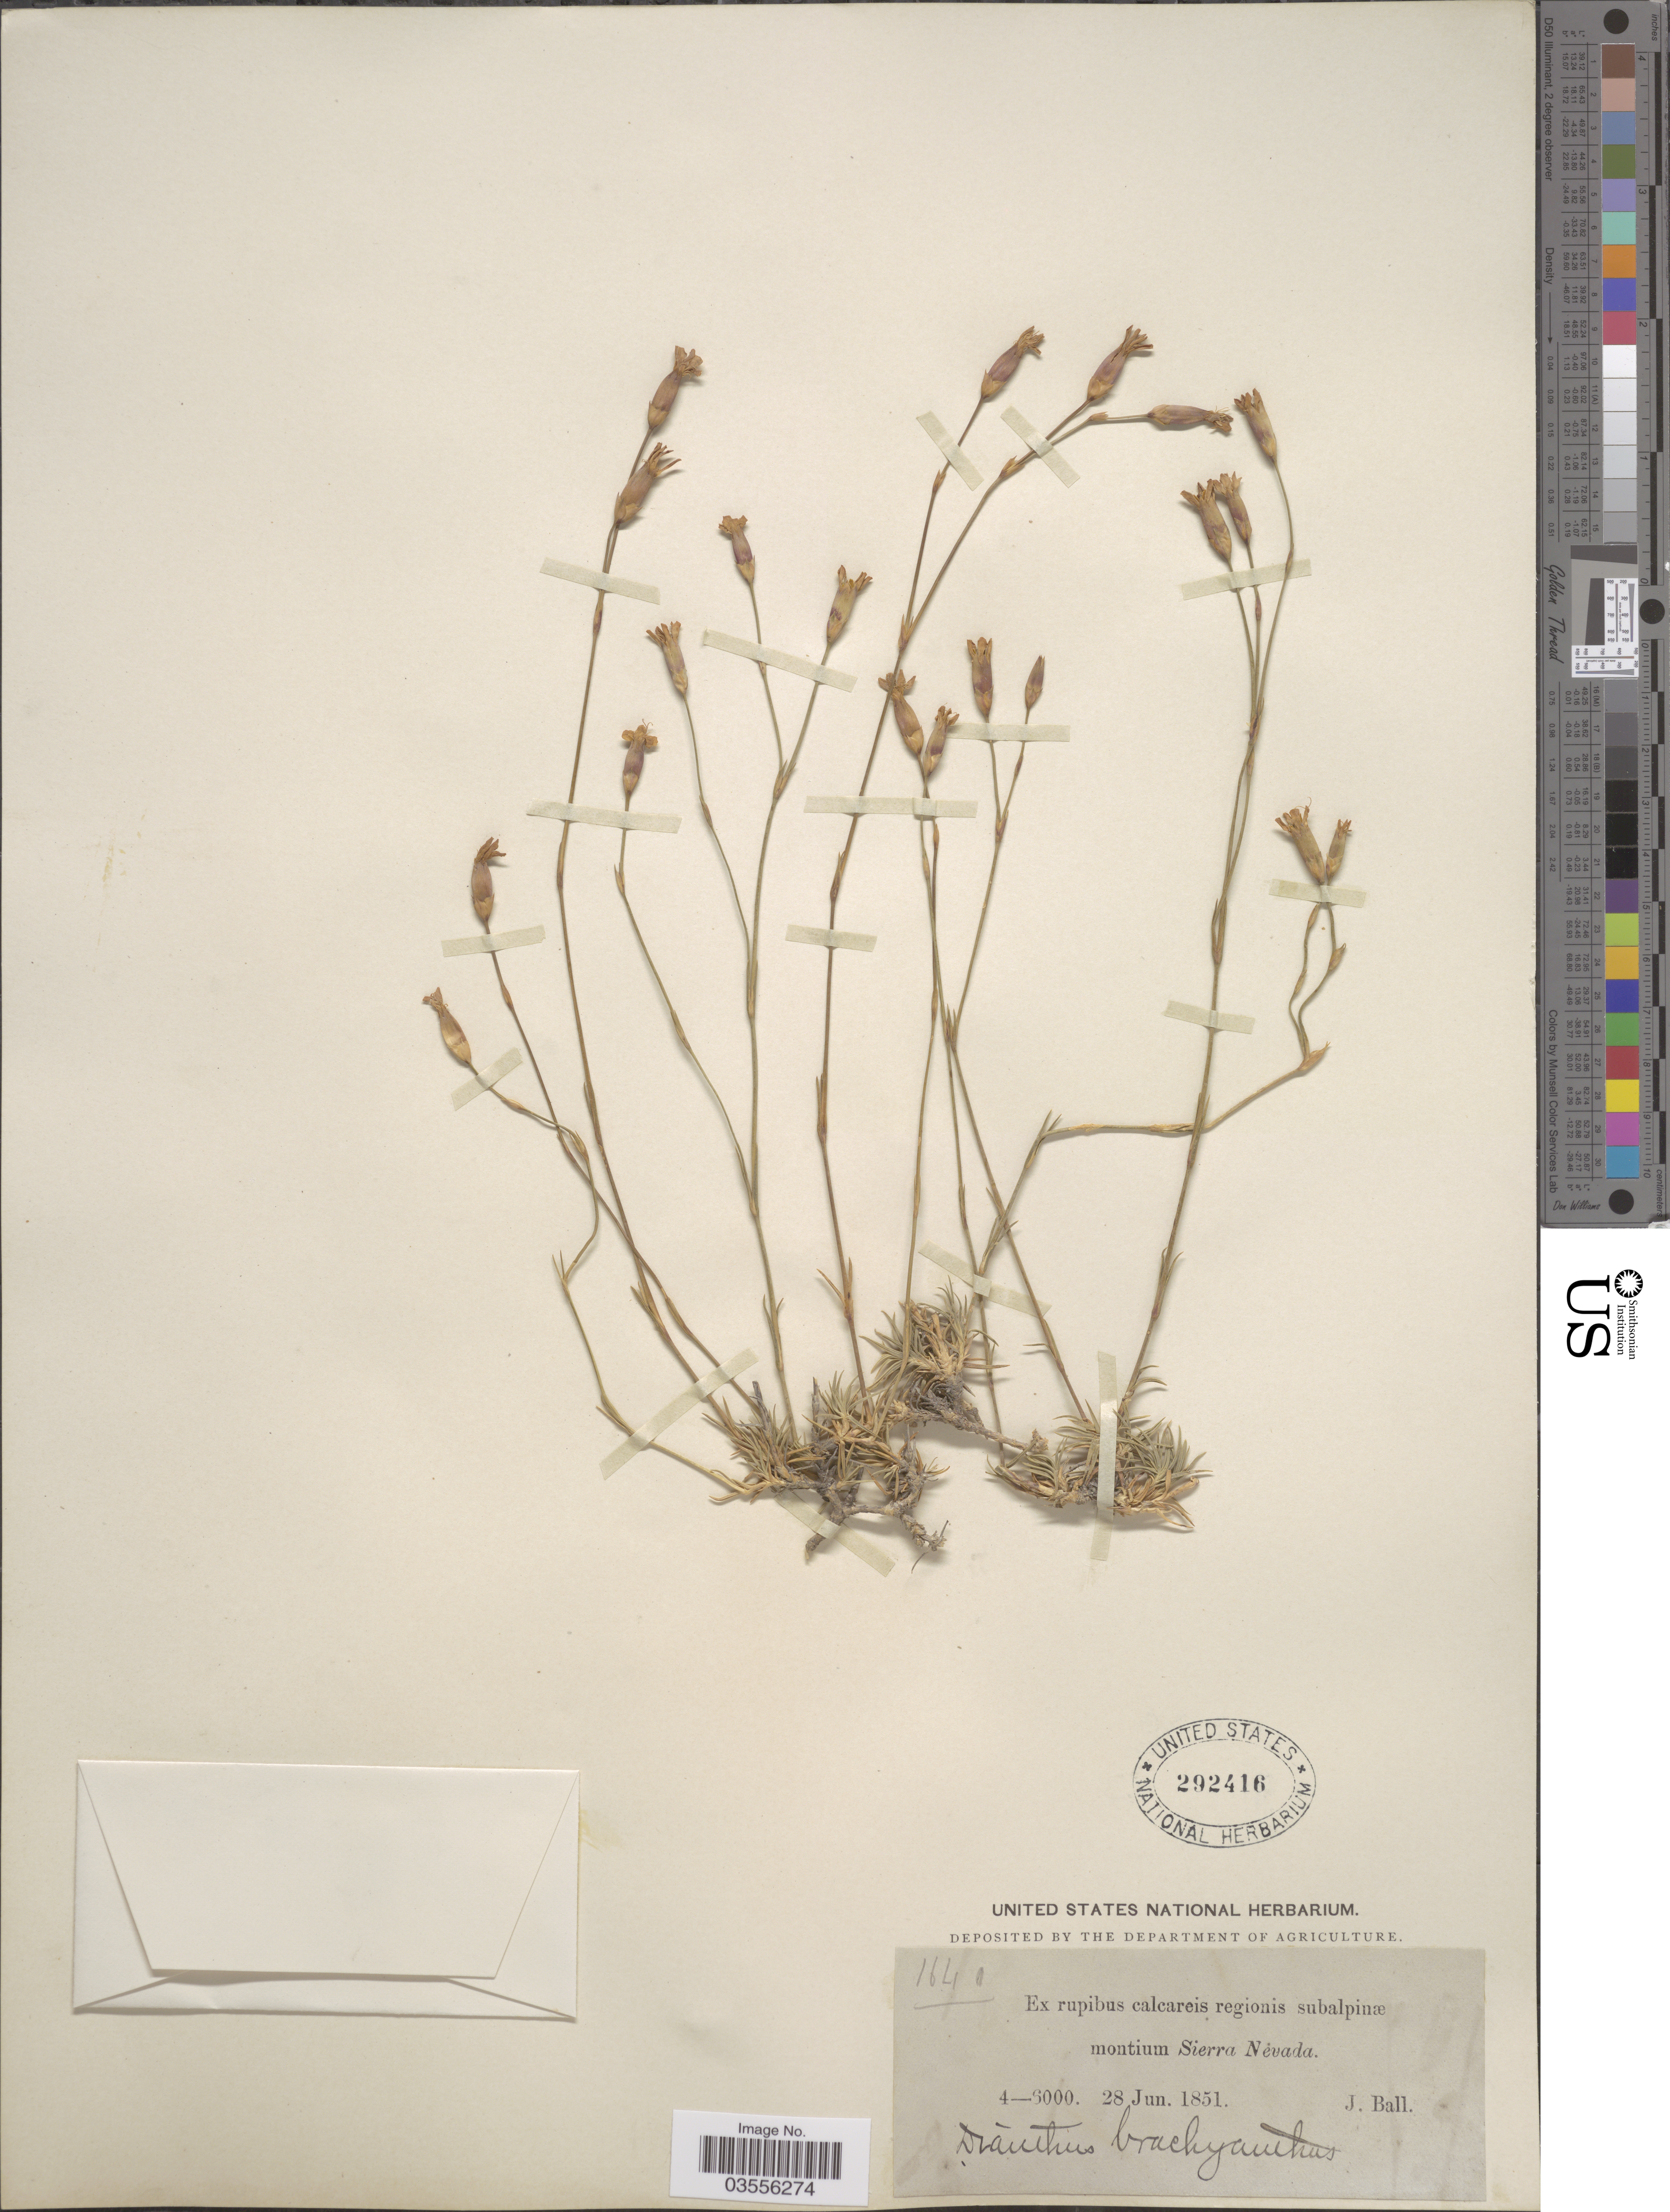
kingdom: Plantae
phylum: Tracheophyta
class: Magnoliopsida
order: Caryophyllales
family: Caryophyllaceae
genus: Dianthus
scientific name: Dianthus brachyanthus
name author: Boiss.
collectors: J. Ball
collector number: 1640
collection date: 1851-06-28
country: Spain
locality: Ex rupibus calcareis regionis subalpinæ montium Sierra Nevada.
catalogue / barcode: US 292416